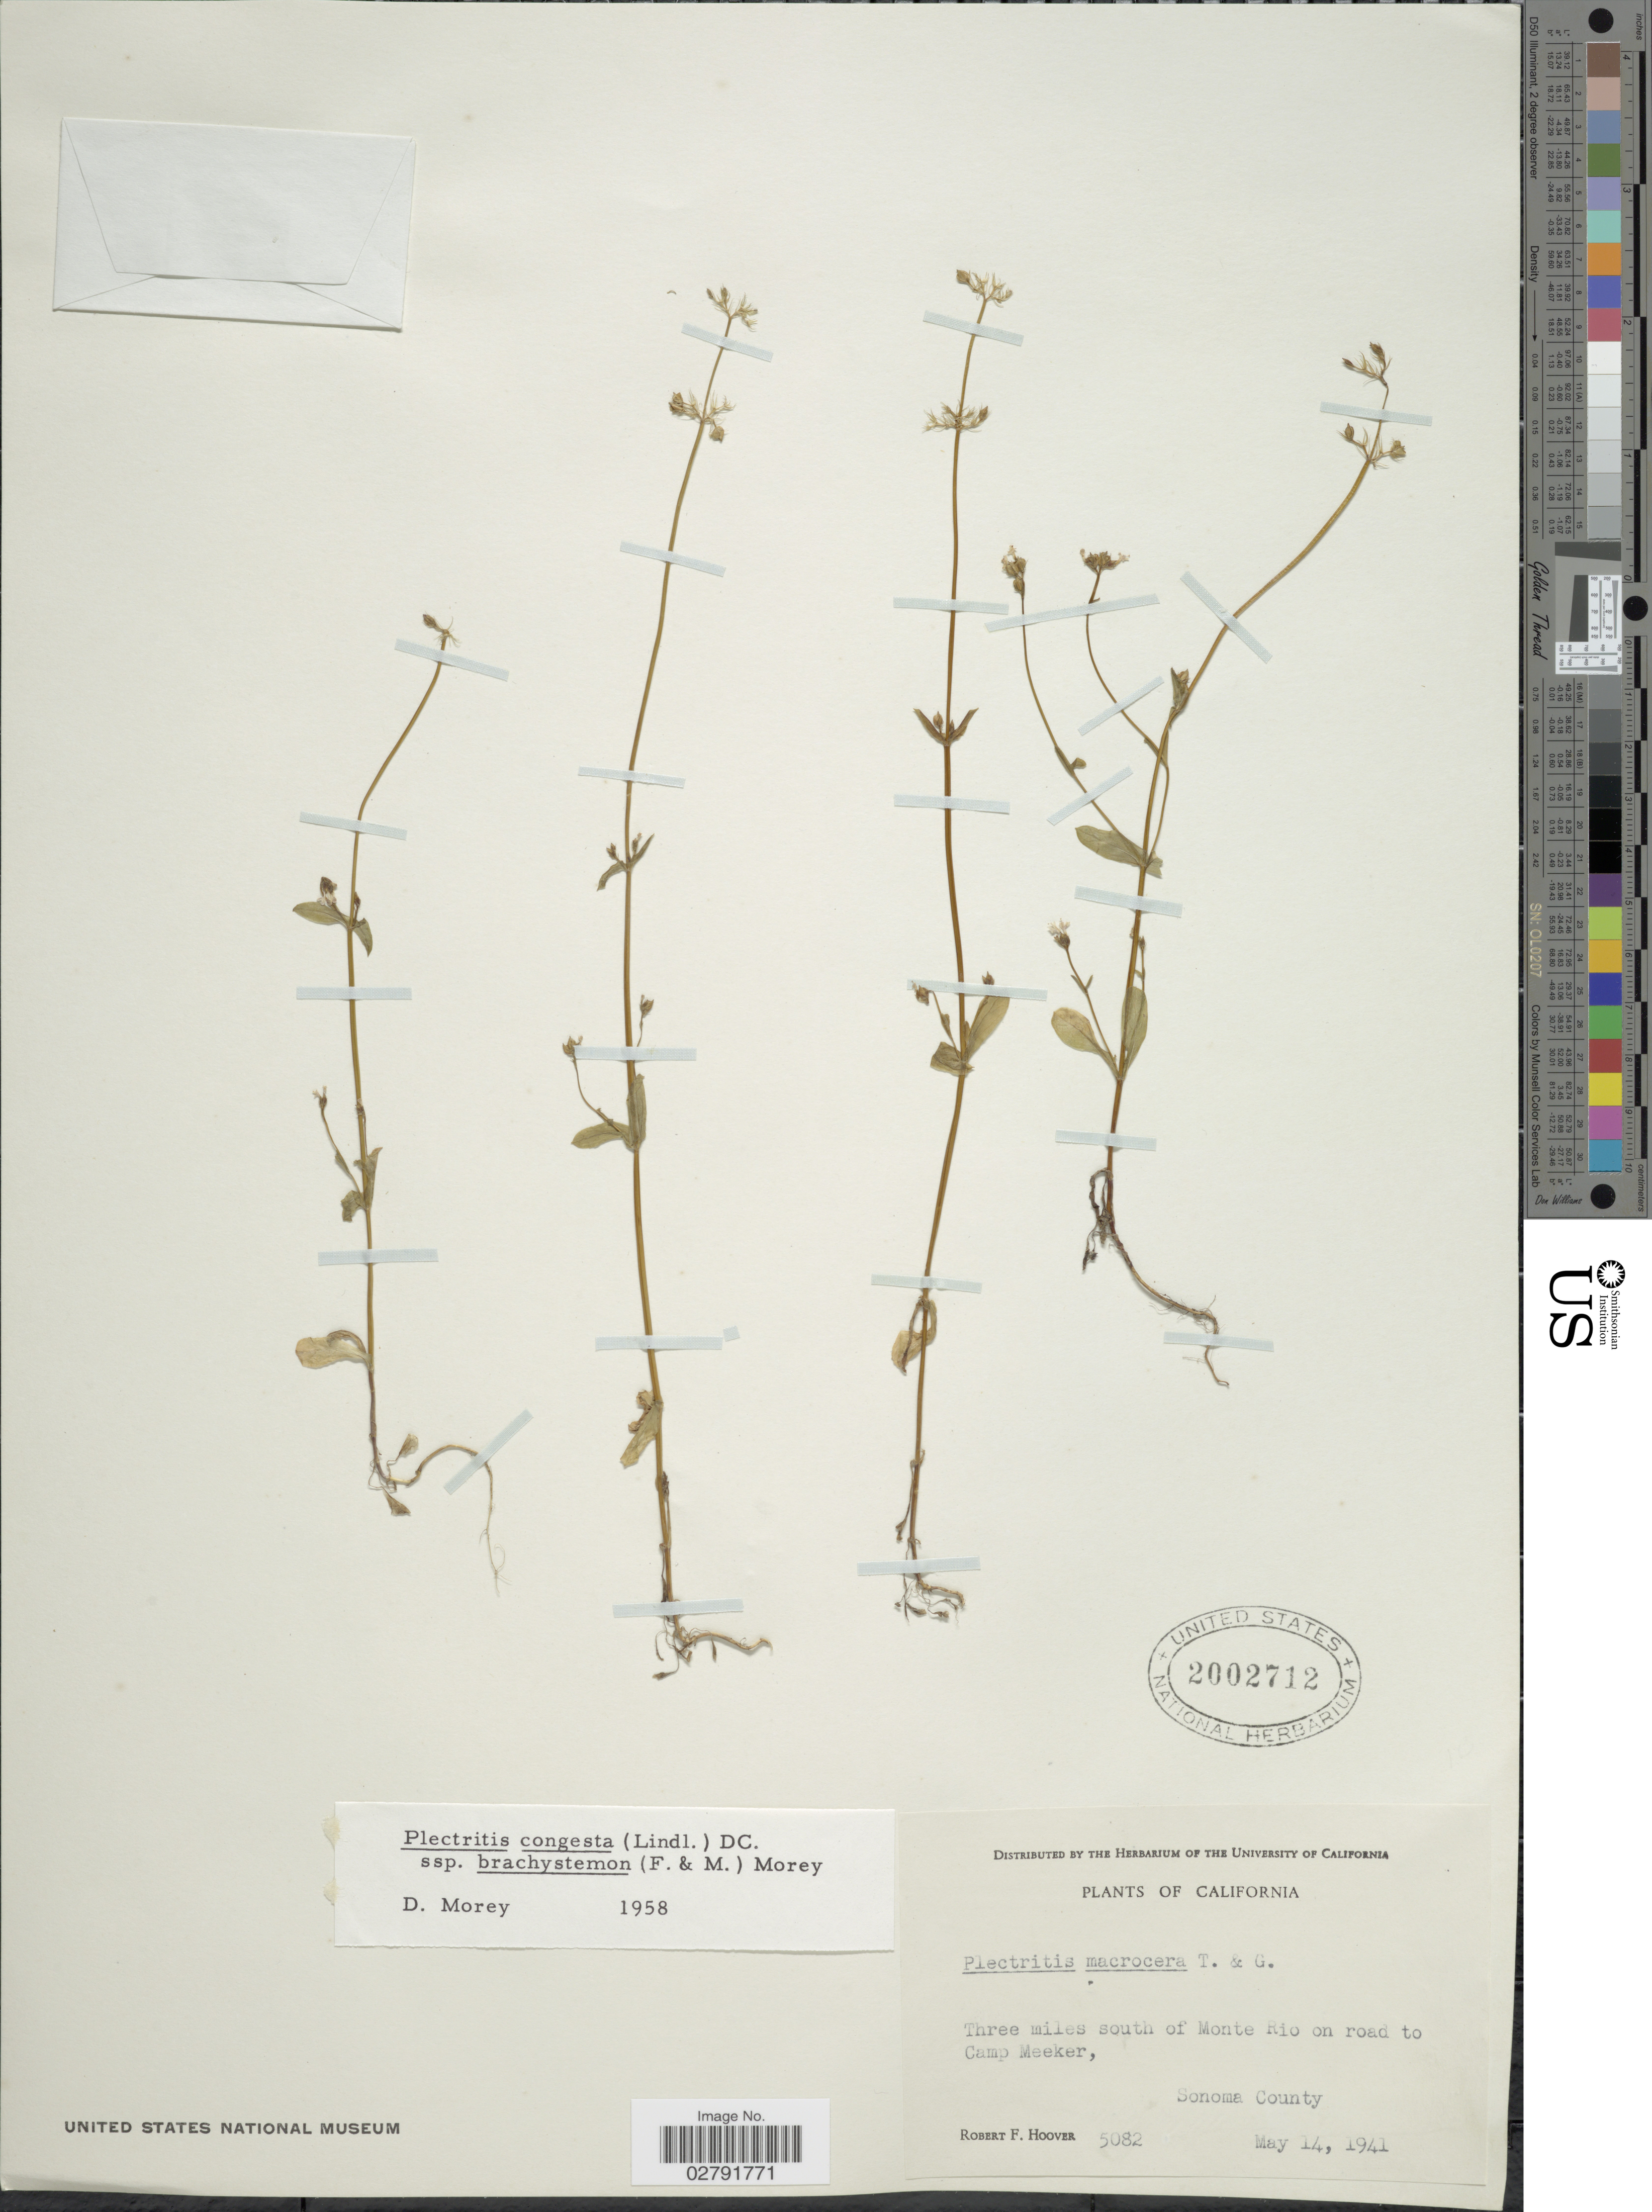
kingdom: Plantae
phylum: Tracheophyta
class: Magnoliopsida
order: Dipsacales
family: Caprifoliaceae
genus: Plectritis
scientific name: Plectritis congesta subsp. brachystemon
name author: (Fisch. & C.A. Mey.) Morey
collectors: R. F. Hoover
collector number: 5082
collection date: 1941-05-14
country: United States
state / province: California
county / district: Sonoma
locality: Three miles south of Monte Rio on road to Camp Meeker, Sonoma County.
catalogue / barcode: US 2002712